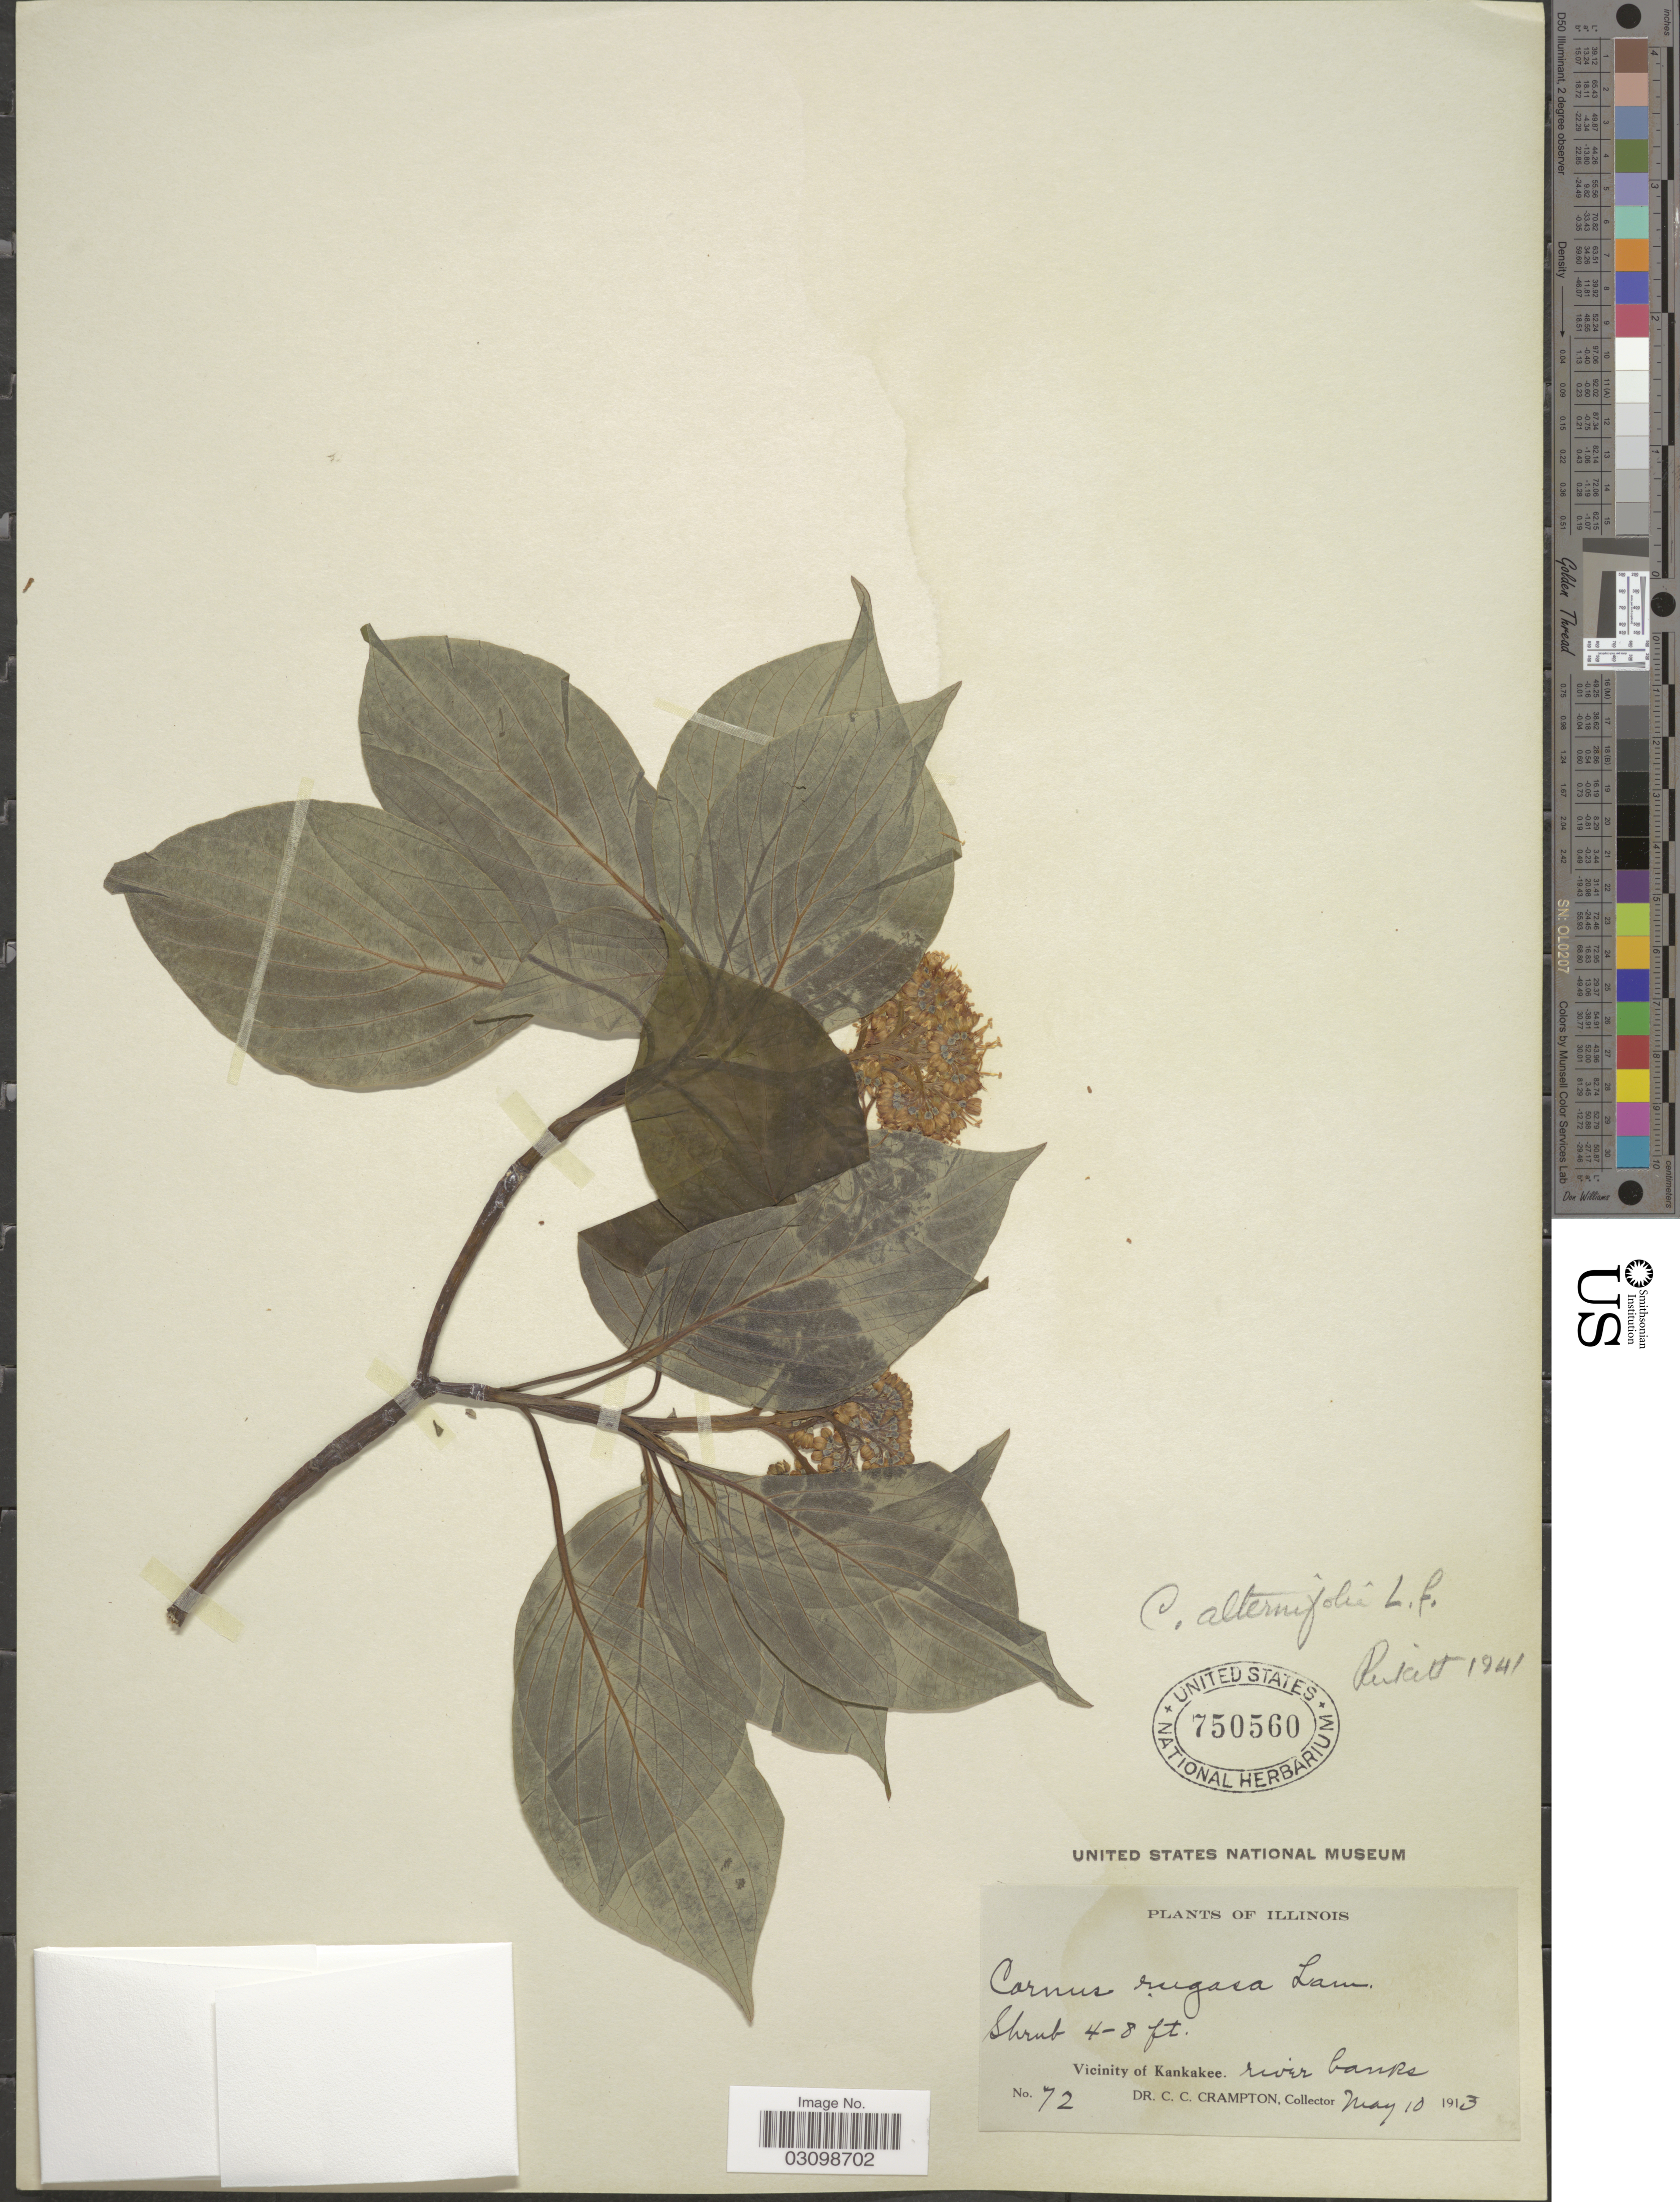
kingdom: Plantae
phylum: Tracheophyta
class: Magnoliopsida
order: Cornales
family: Cornaceae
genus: Cornus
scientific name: Cornus alternifolia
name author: L.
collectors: C. Crampton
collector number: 72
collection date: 1913-05-10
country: United States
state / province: Illinois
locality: Vicinity of Kankakee. River banks.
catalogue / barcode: US 750560